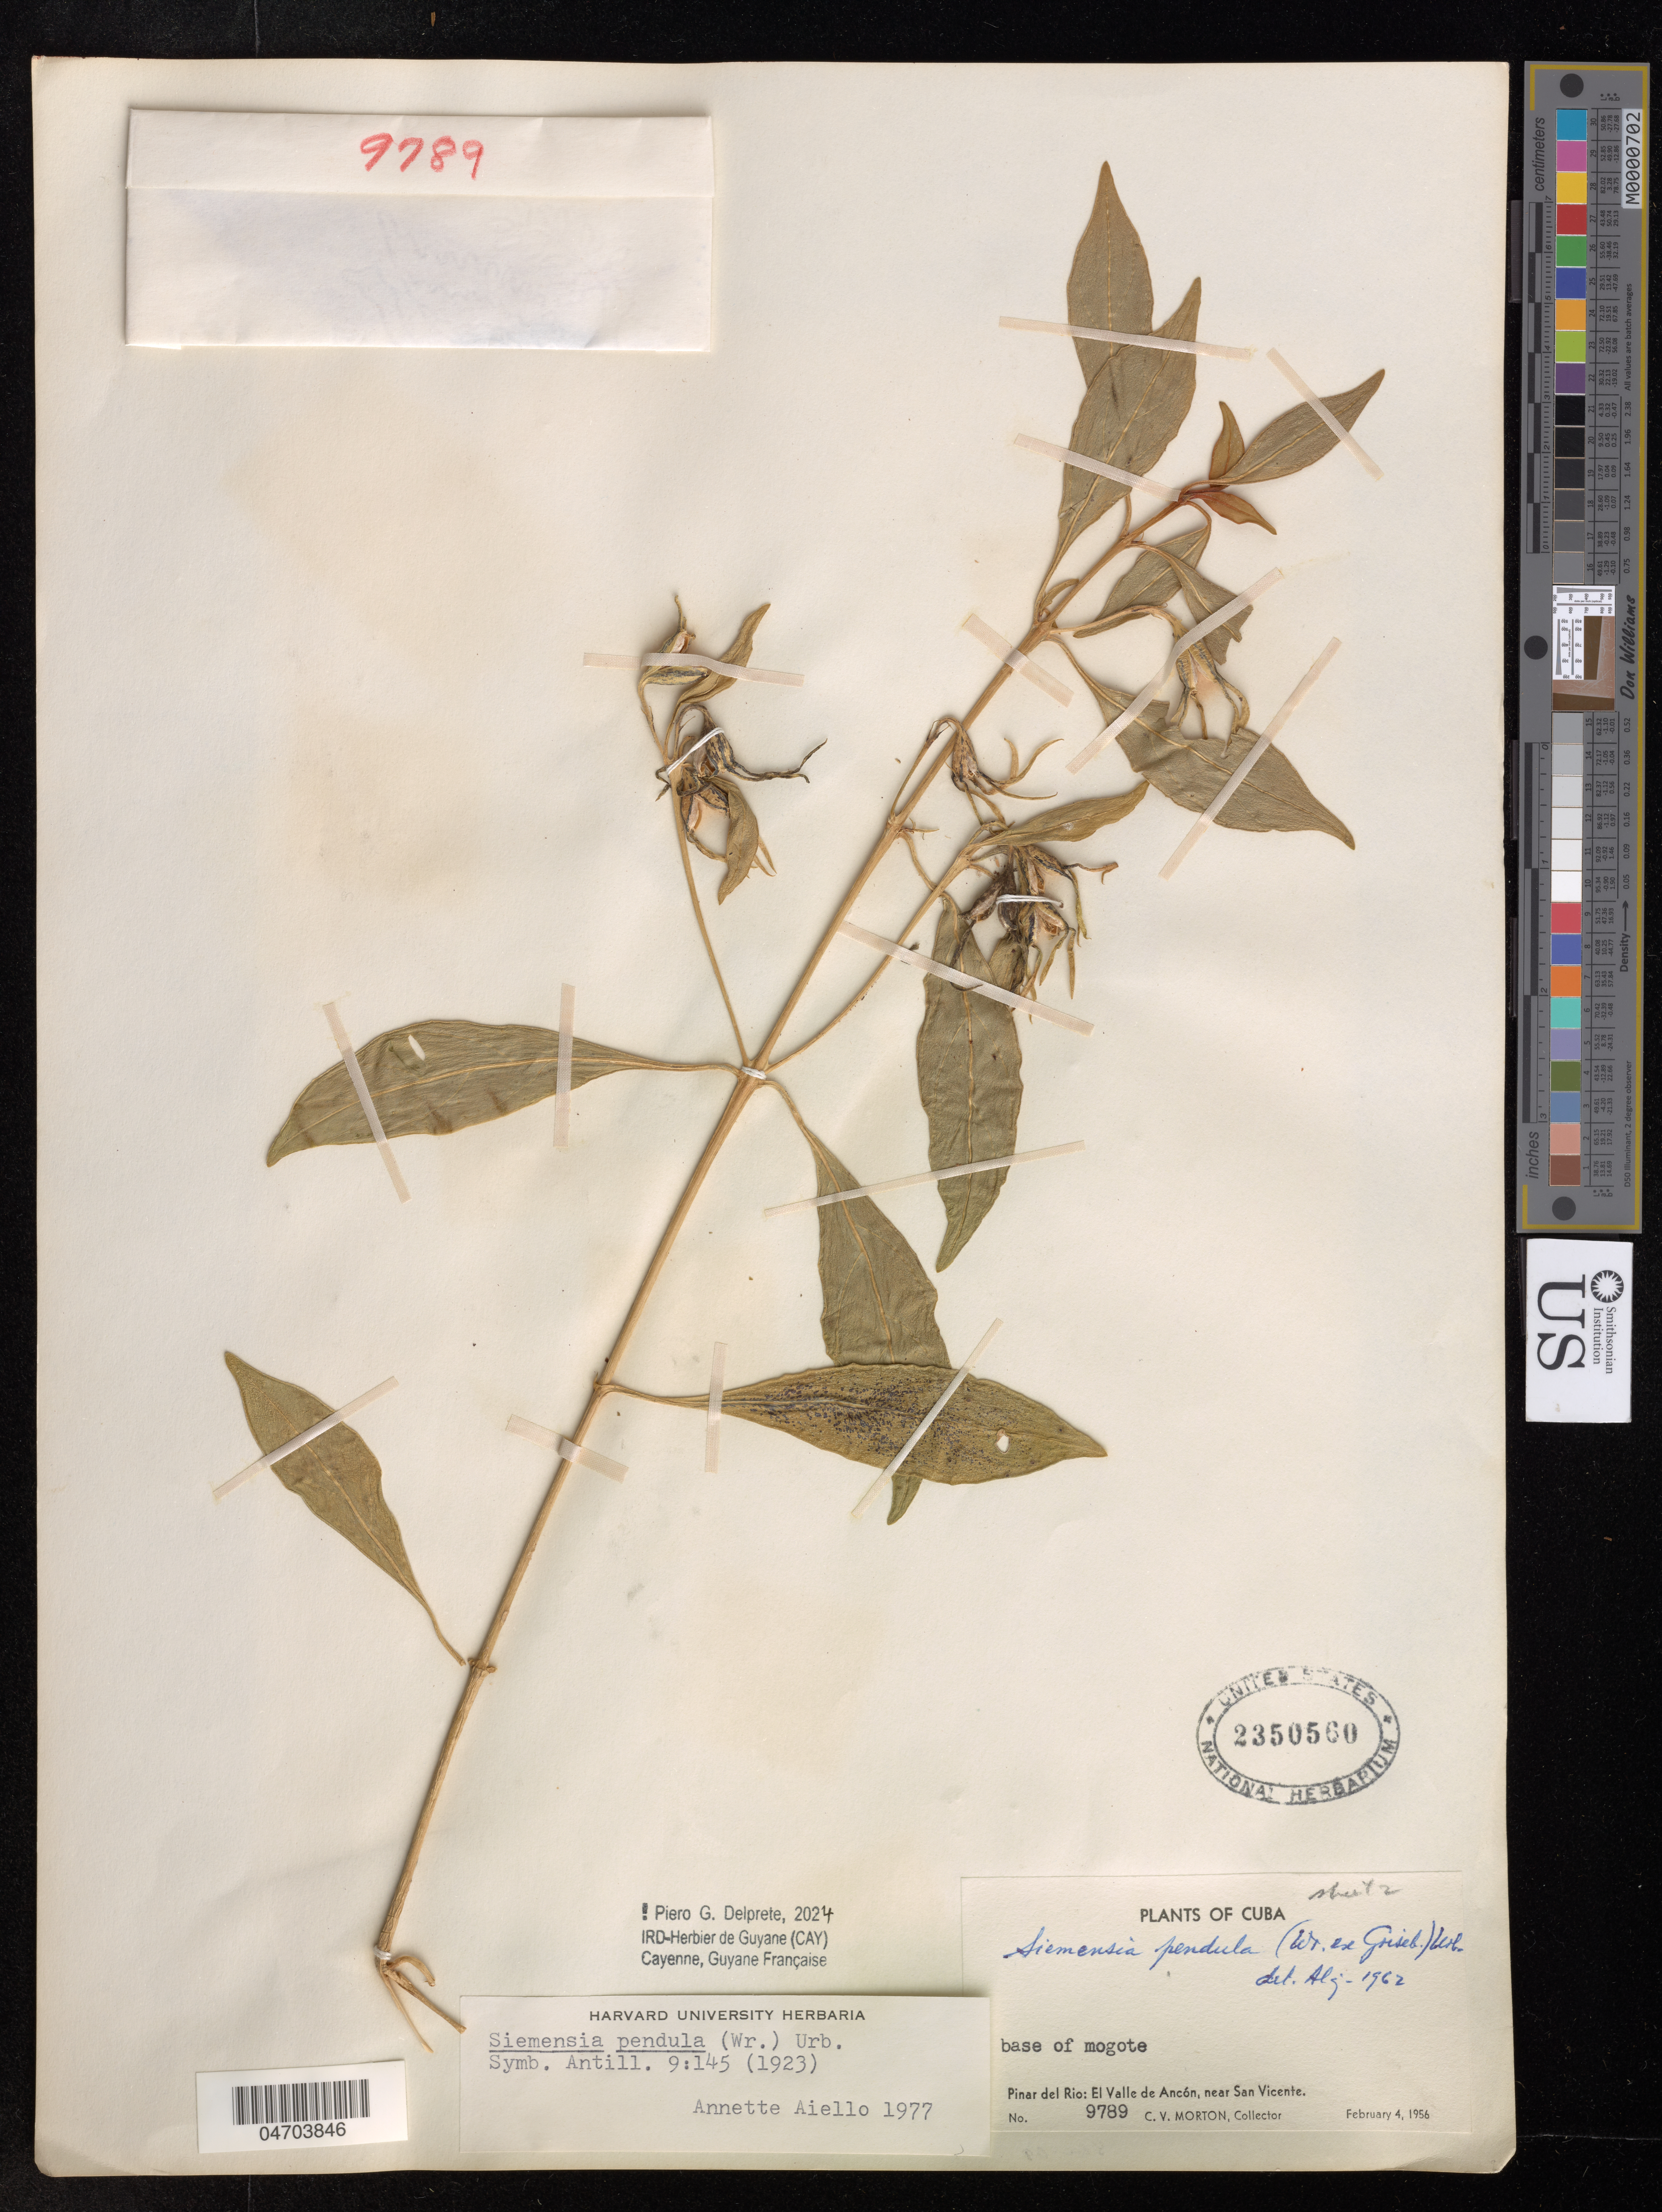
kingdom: Plantae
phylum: Tracheophyta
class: Magnoliopsida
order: Gentianales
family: Rubiaceae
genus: Siemensia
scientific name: Siemensia pendula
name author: (Griseb.) Urb.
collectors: C. V. Morton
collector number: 9789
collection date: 1956-02-04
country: Cuba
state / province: Pinar del Río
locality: Base of mogote, El Valle de Ancón, near San Vicente.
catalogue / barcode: US 2350560